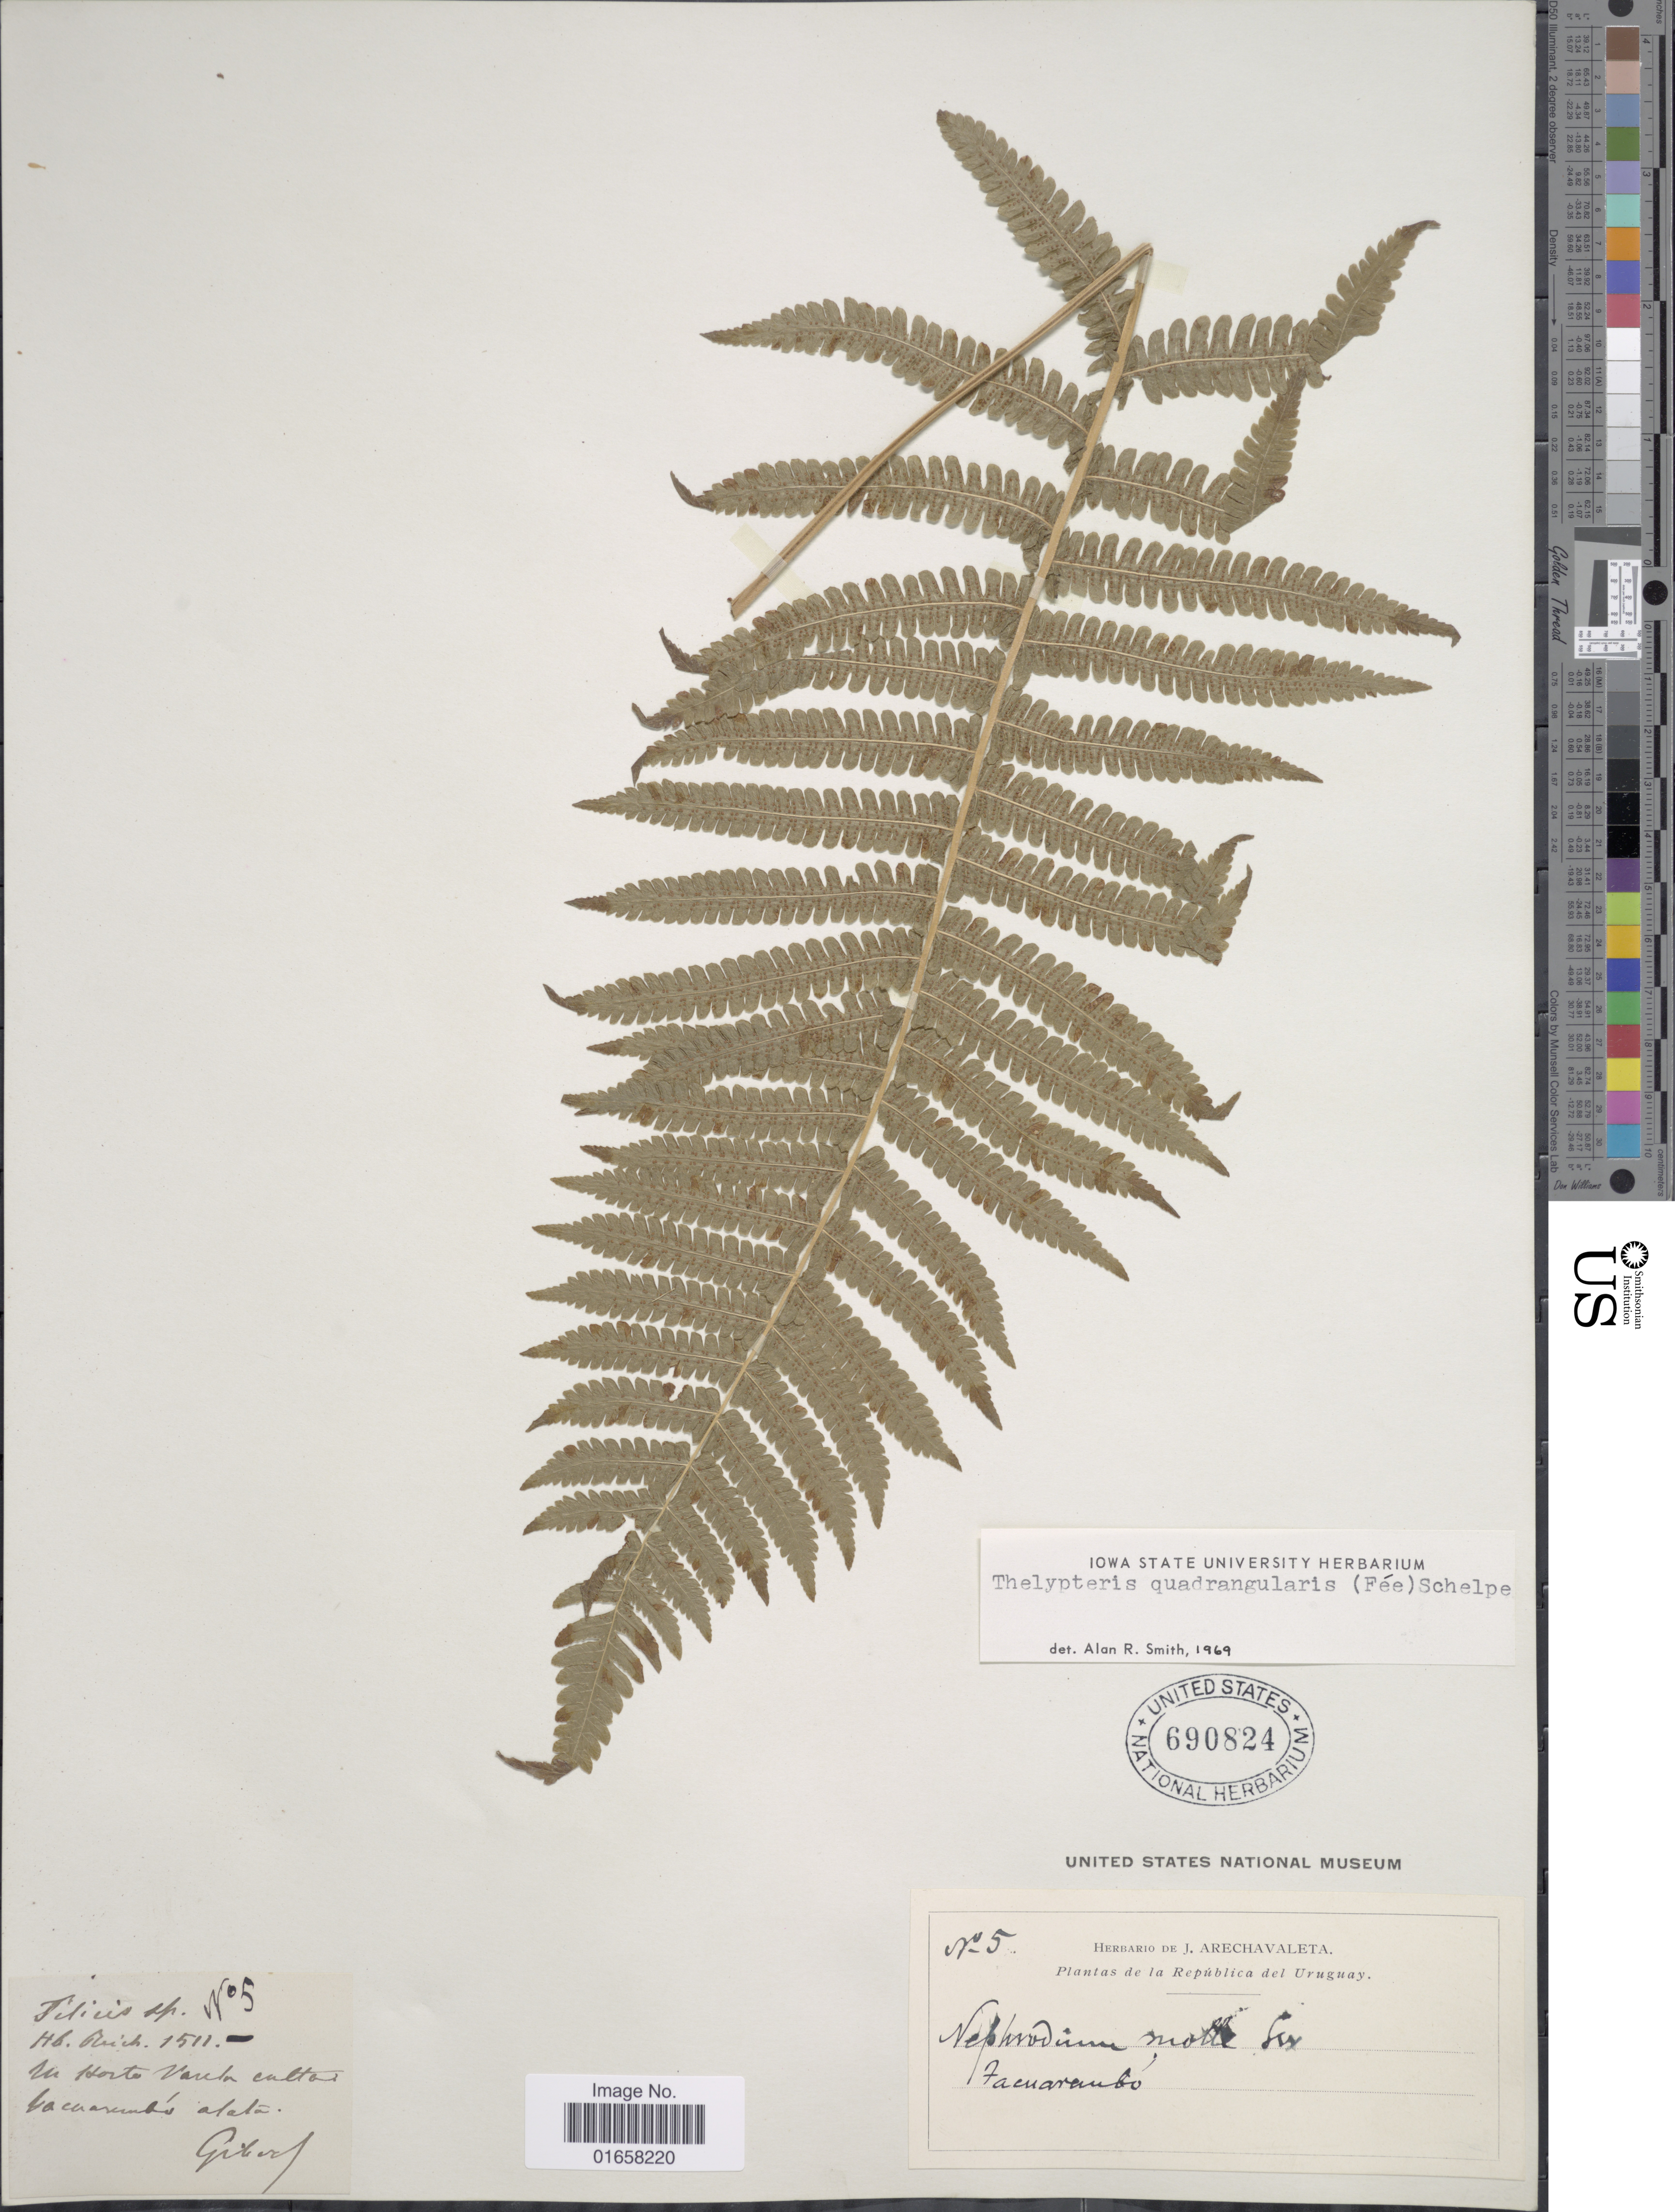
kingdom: Plantae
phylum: Tracheophyta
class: Polypodiopsida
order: Polypodiales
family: Thelypteridaceae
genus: Christella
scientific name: Christella hispidula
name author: (Decne.) Holttum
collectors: ex herb. Arechavaleta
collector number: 5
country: Uruguay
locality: Tacuarembo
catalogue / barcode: US 690824